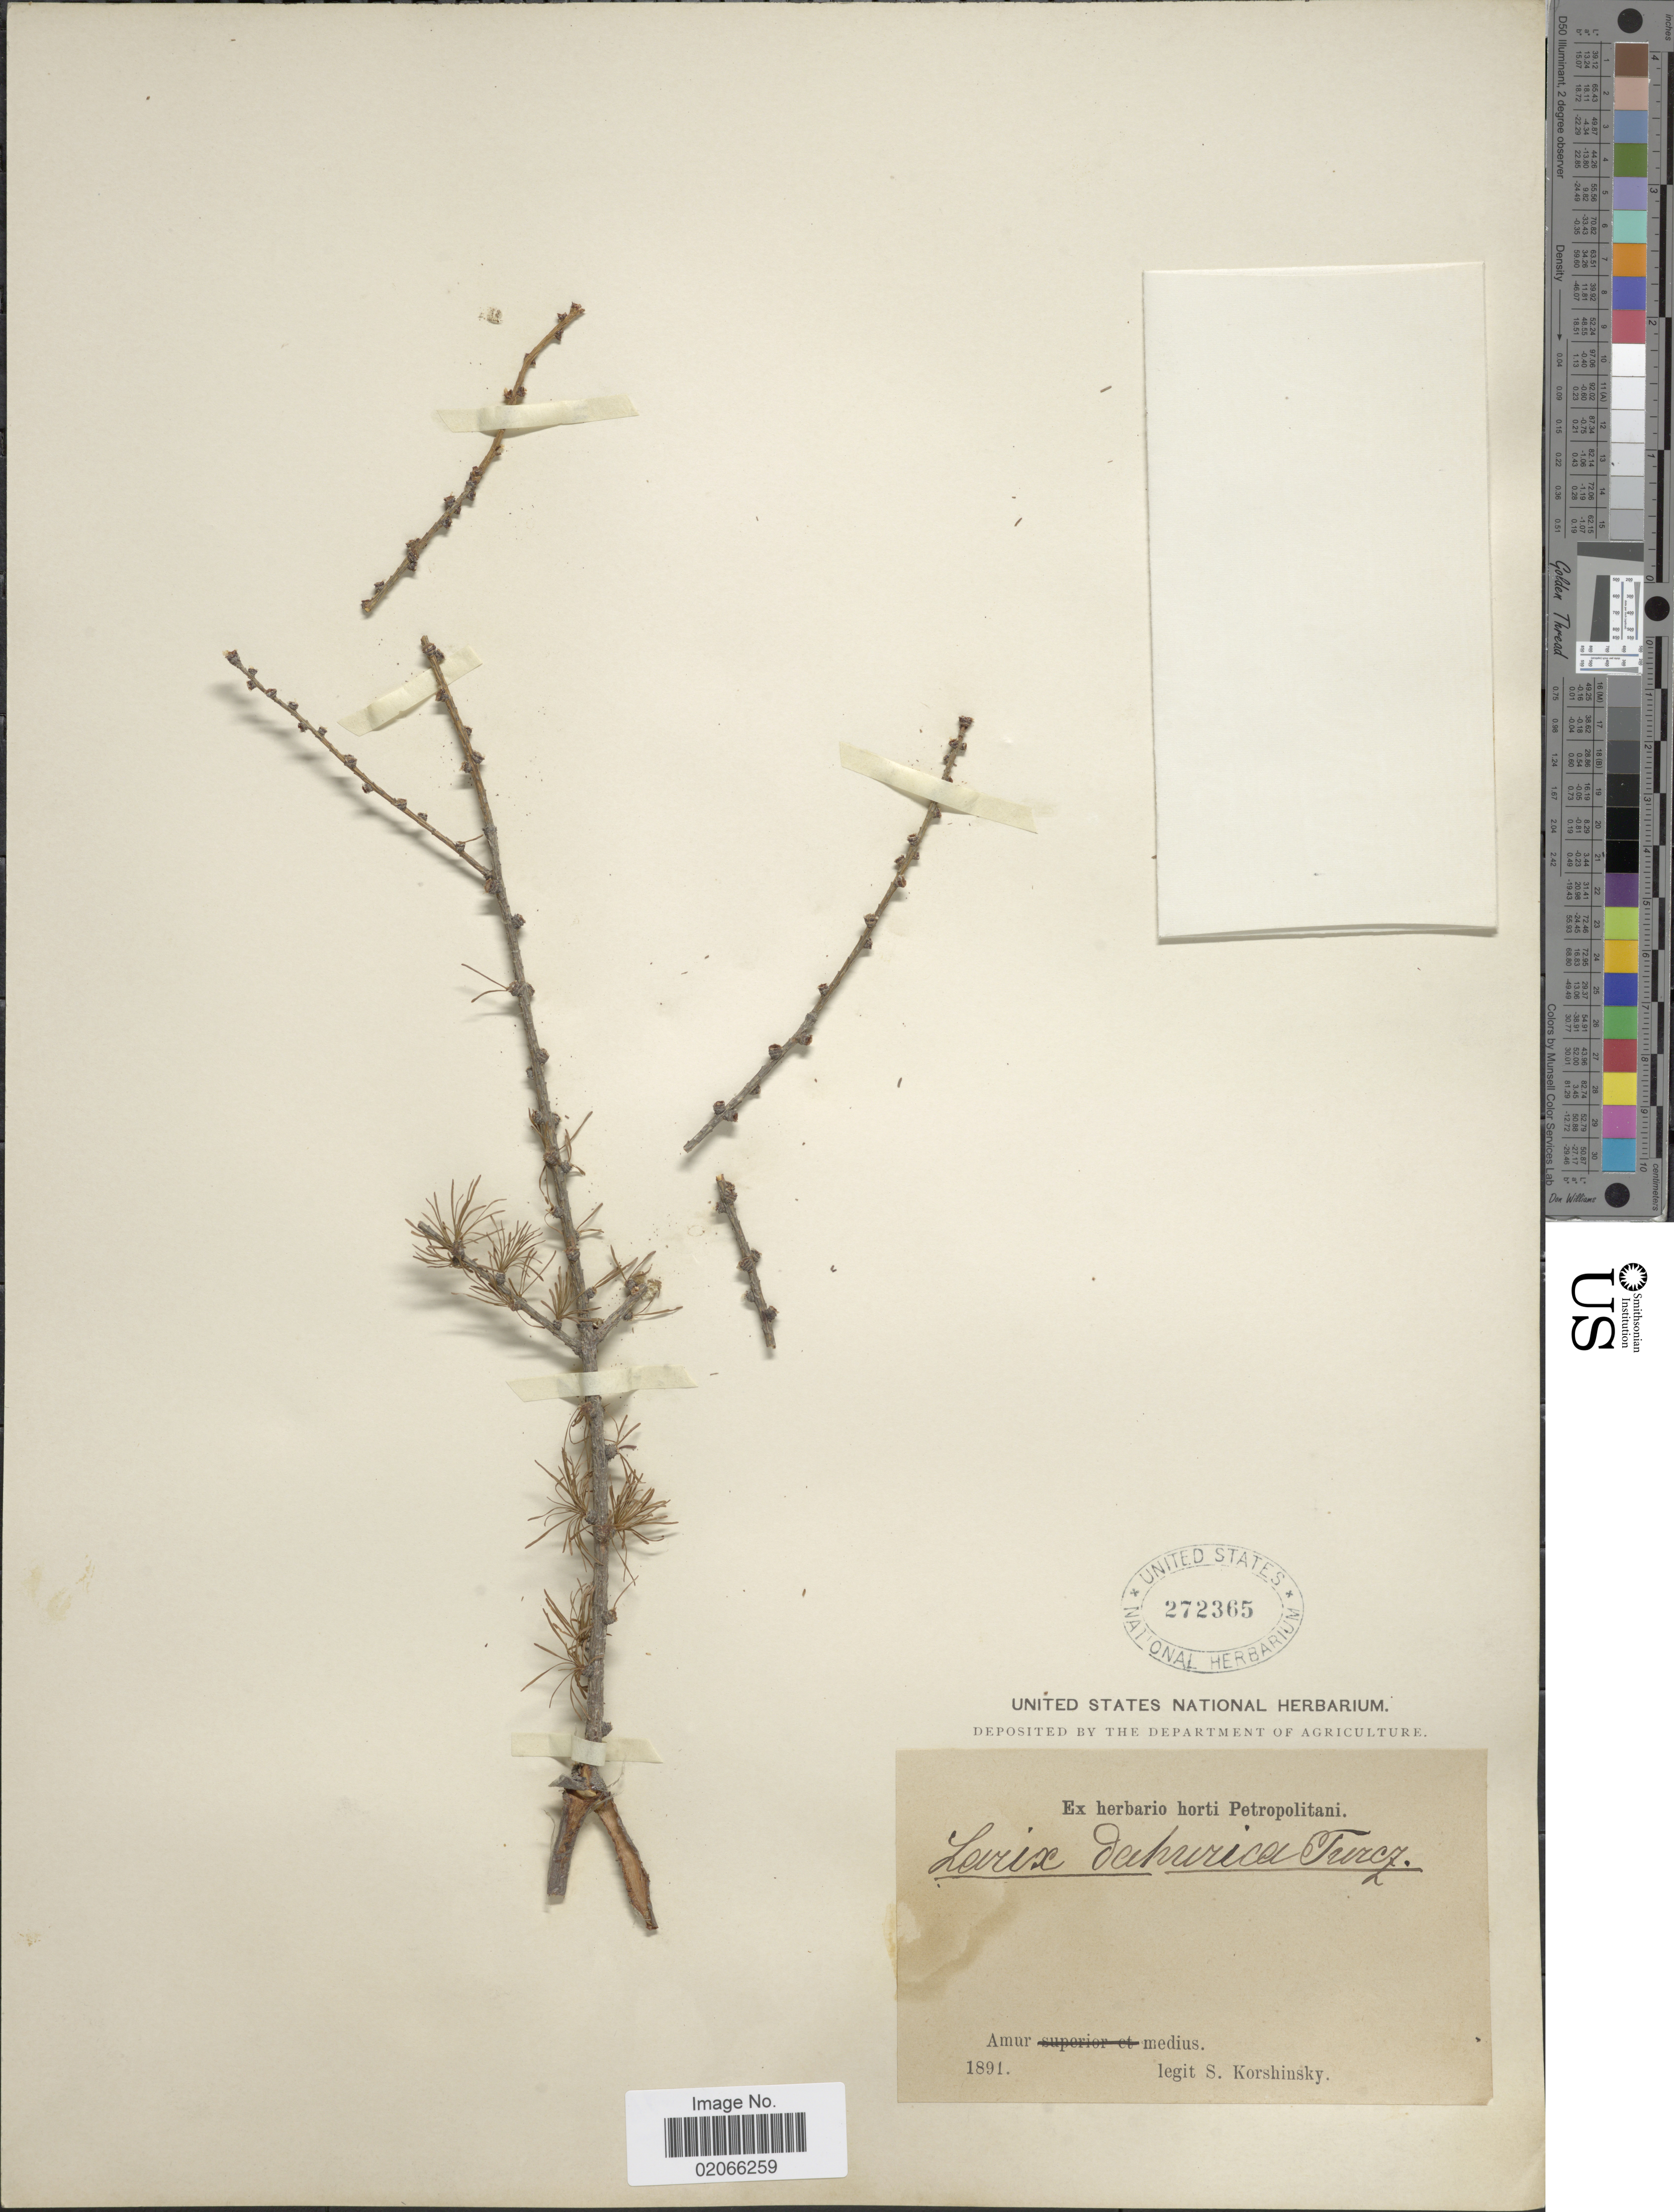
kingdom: Plantae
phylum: Tracheophyta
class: Pinopsida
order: Pinales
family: Pinaceae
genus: Larix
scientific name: Larix gmelinii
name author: (Rupr.) Kuzen.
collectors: S. I. Korshinsky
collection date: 1891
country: Russian Federation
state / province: Amur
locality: Amur medius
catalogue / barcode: US 272365